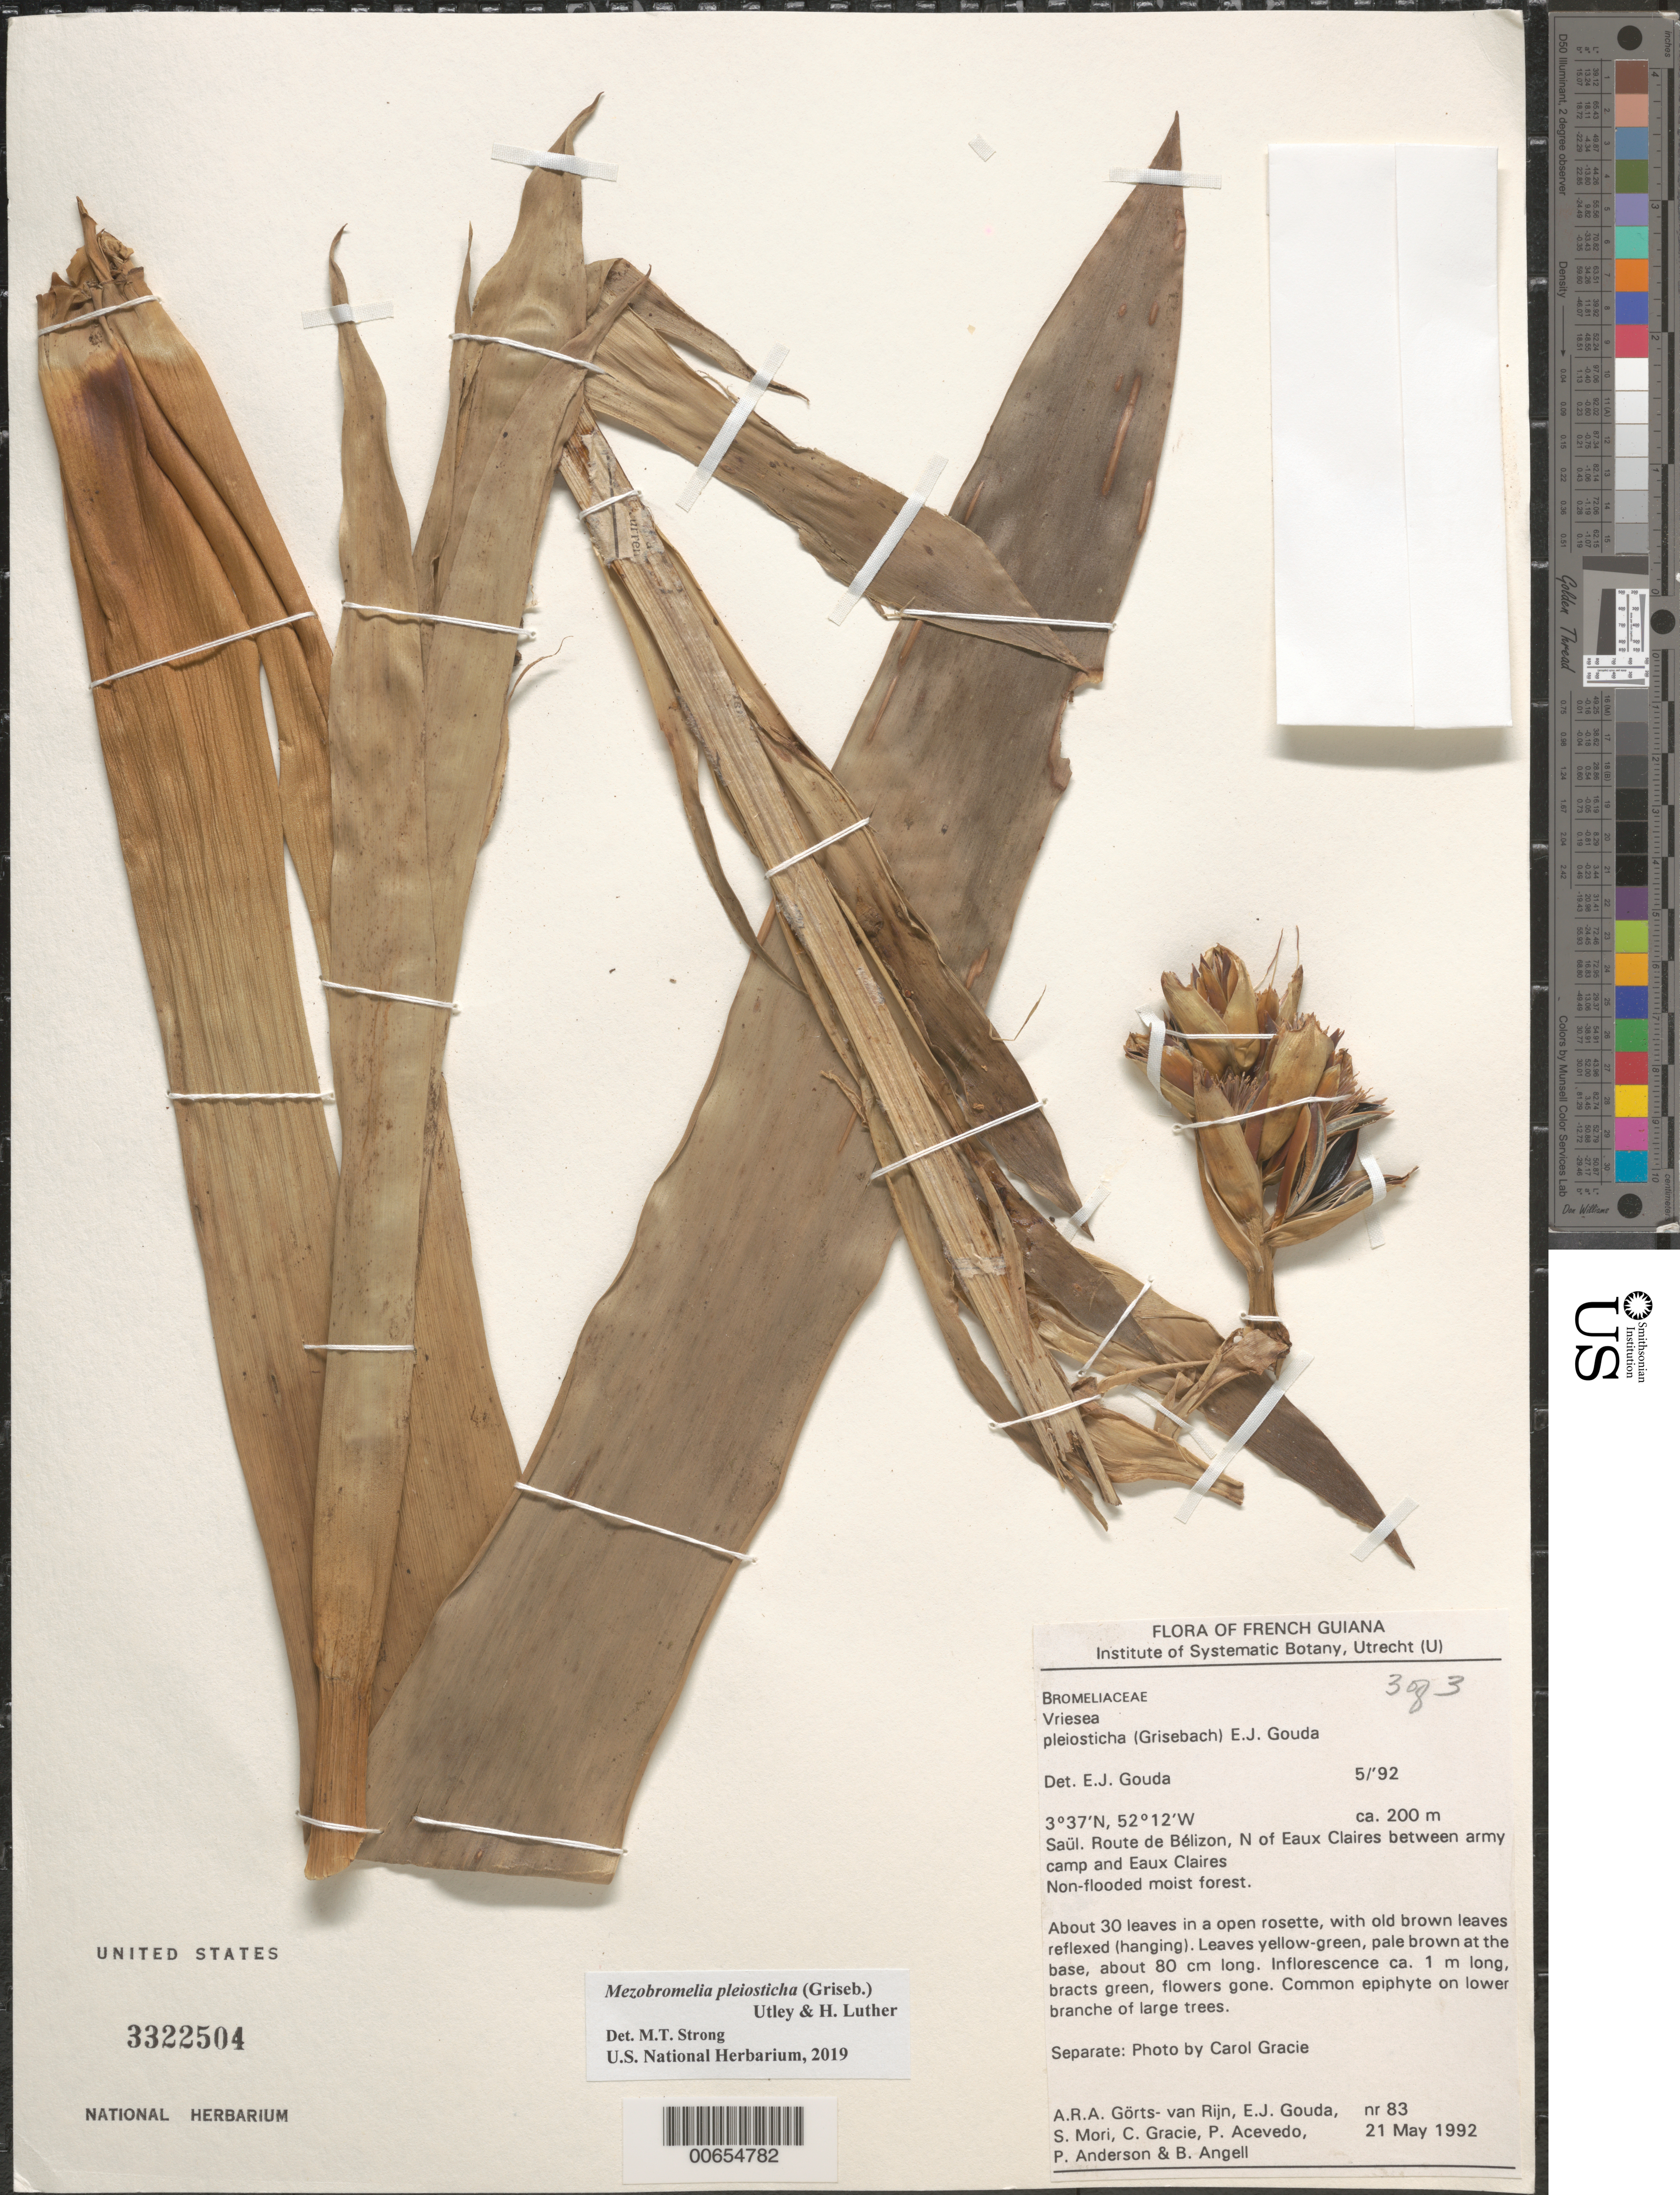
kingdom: Plantae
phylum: Tracheophyta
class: Liliopsida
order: Poales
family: Bromeliaceae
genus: Mezobromelia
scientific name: Mezobromelia pleiosticha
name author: (Griseb.) Utley & H. Luther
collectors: A. .R. A. Görts-van Rijn, E. J. Gouda, S. Mori, C. A. Gracie & et al.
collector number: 83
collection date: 1992-05-21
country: French Guiana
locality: Saül. Route de Bélizon, N of Eaux Claires between army and Eaux Claires.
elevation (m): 200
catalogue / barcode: US 3322504